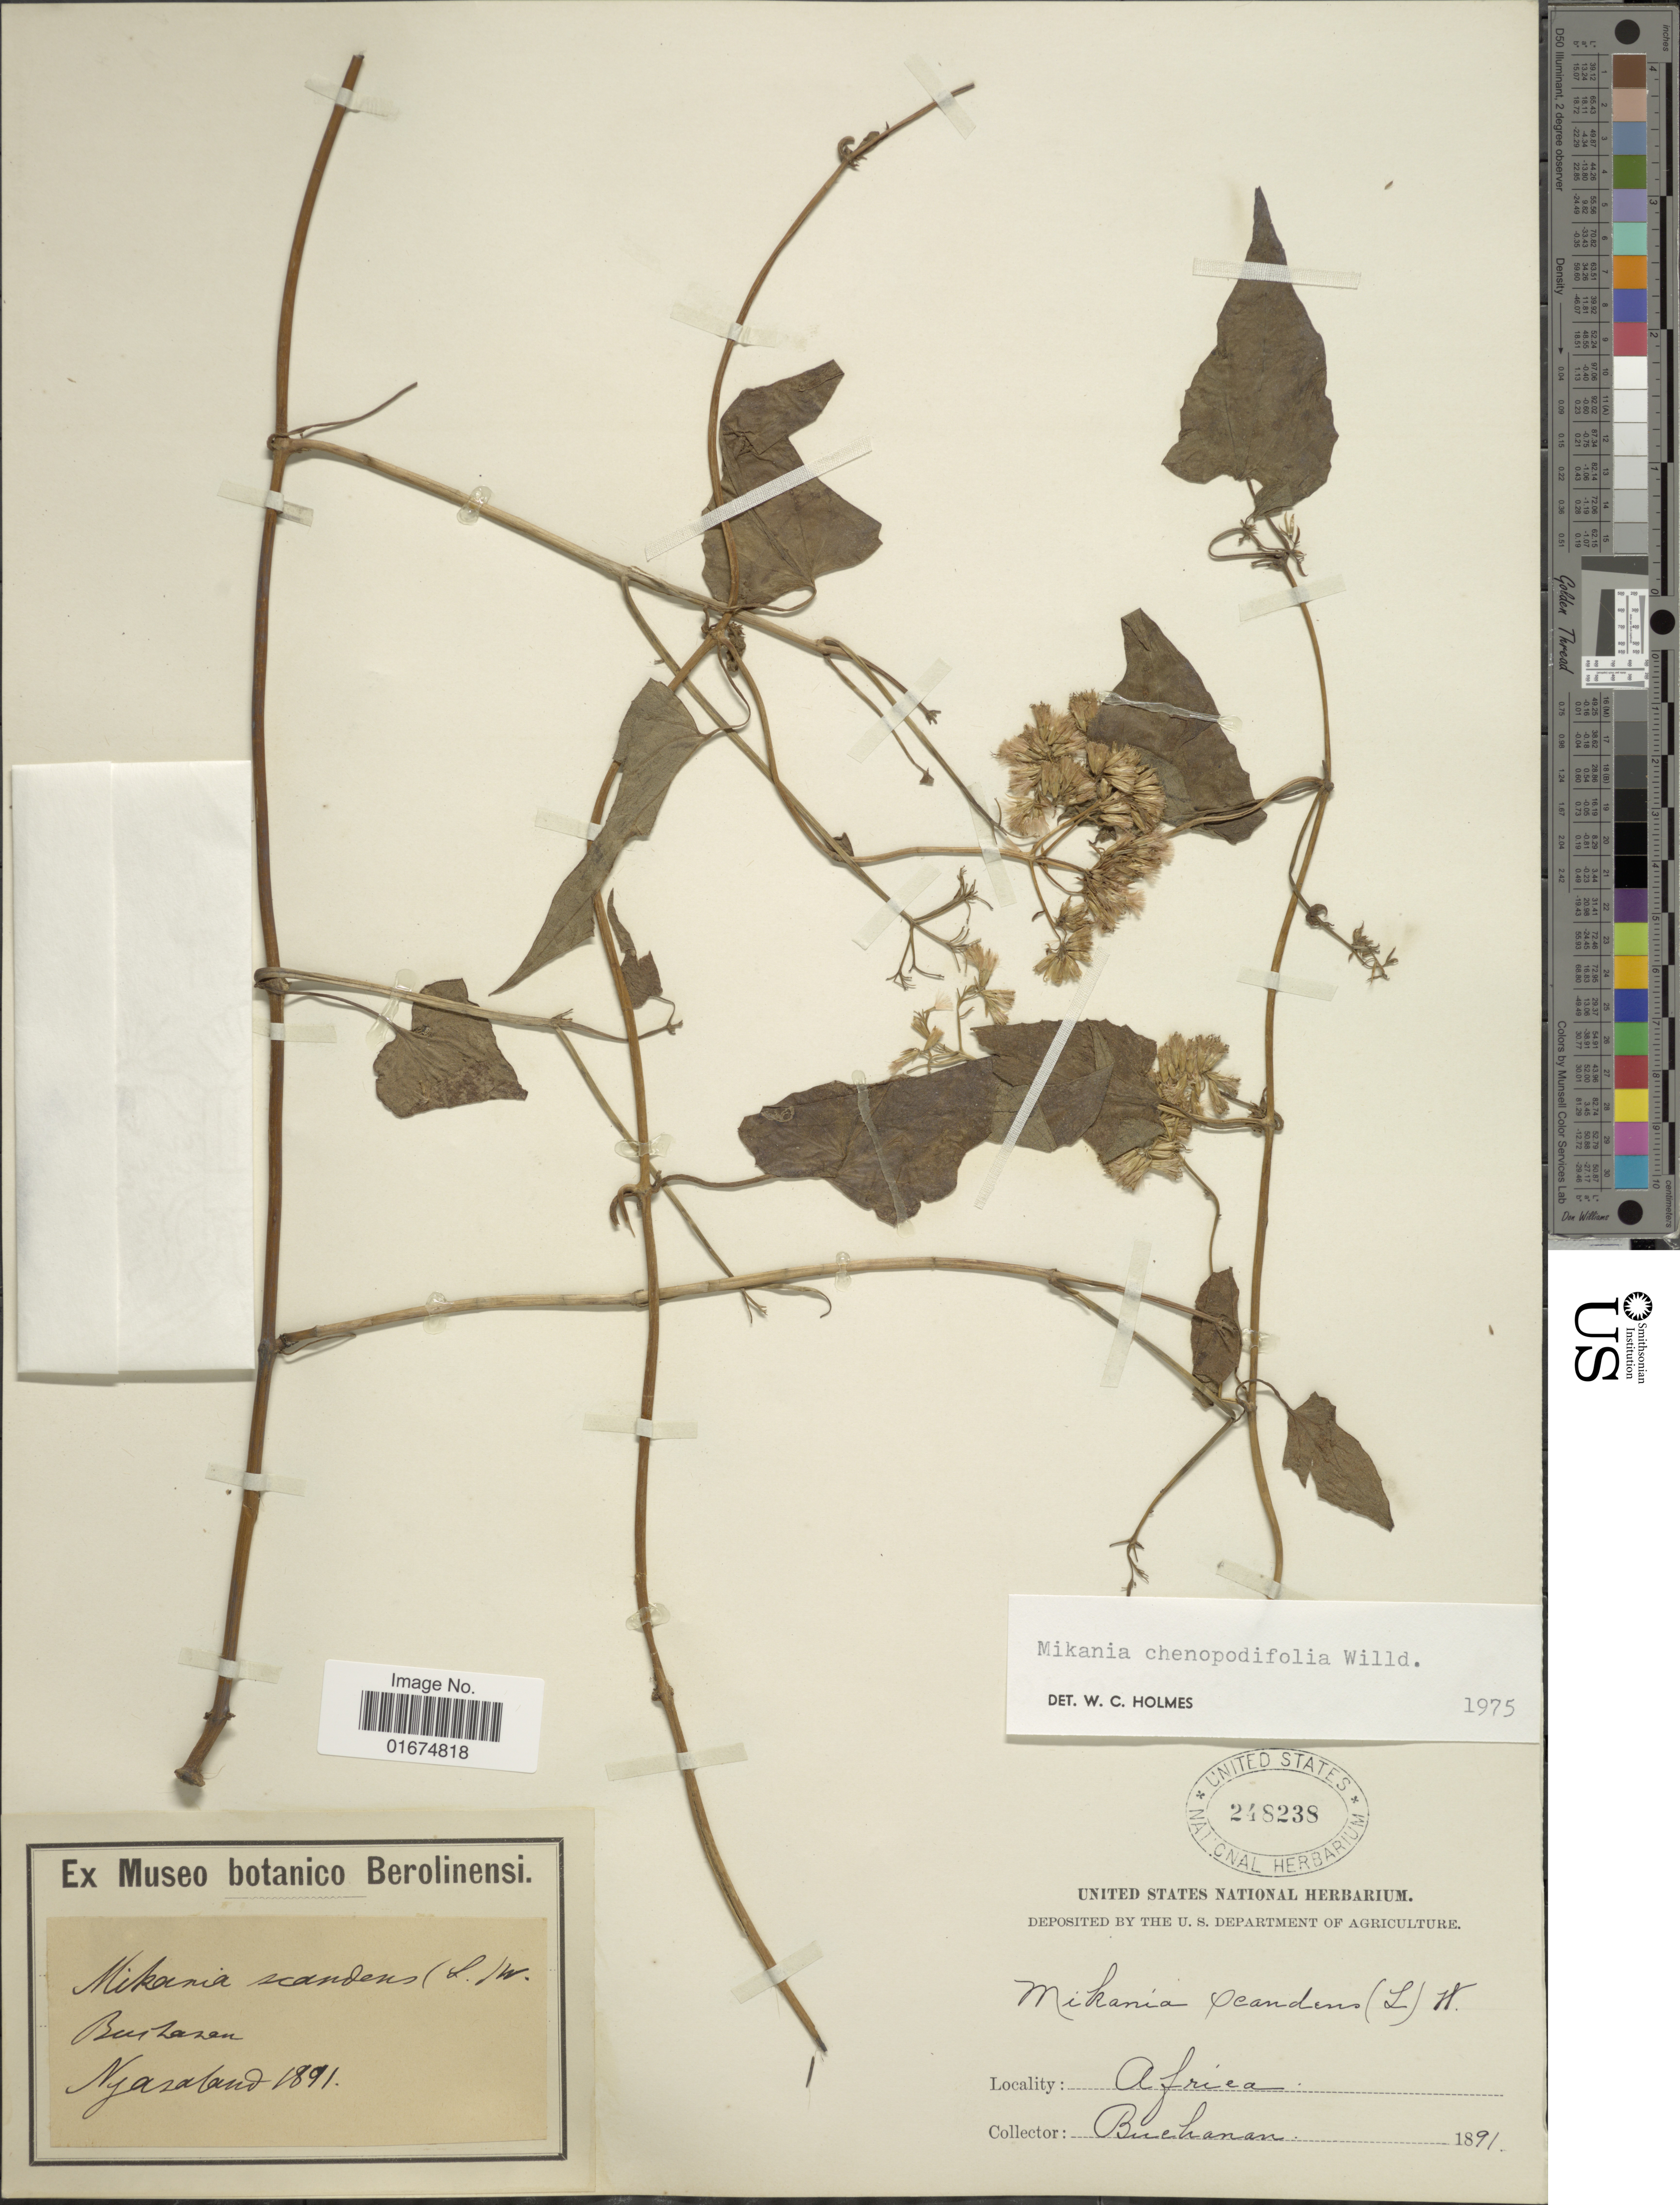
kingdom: Plantae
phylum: Tracheophyta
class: Magnoliopsida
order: Asterales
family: Asteraceae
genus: Mikania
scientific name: Mikania chenopodifolia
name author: Willd.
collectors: Buchanan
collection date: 1891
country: Malawi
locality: Nyasaland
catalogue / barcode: US 248238